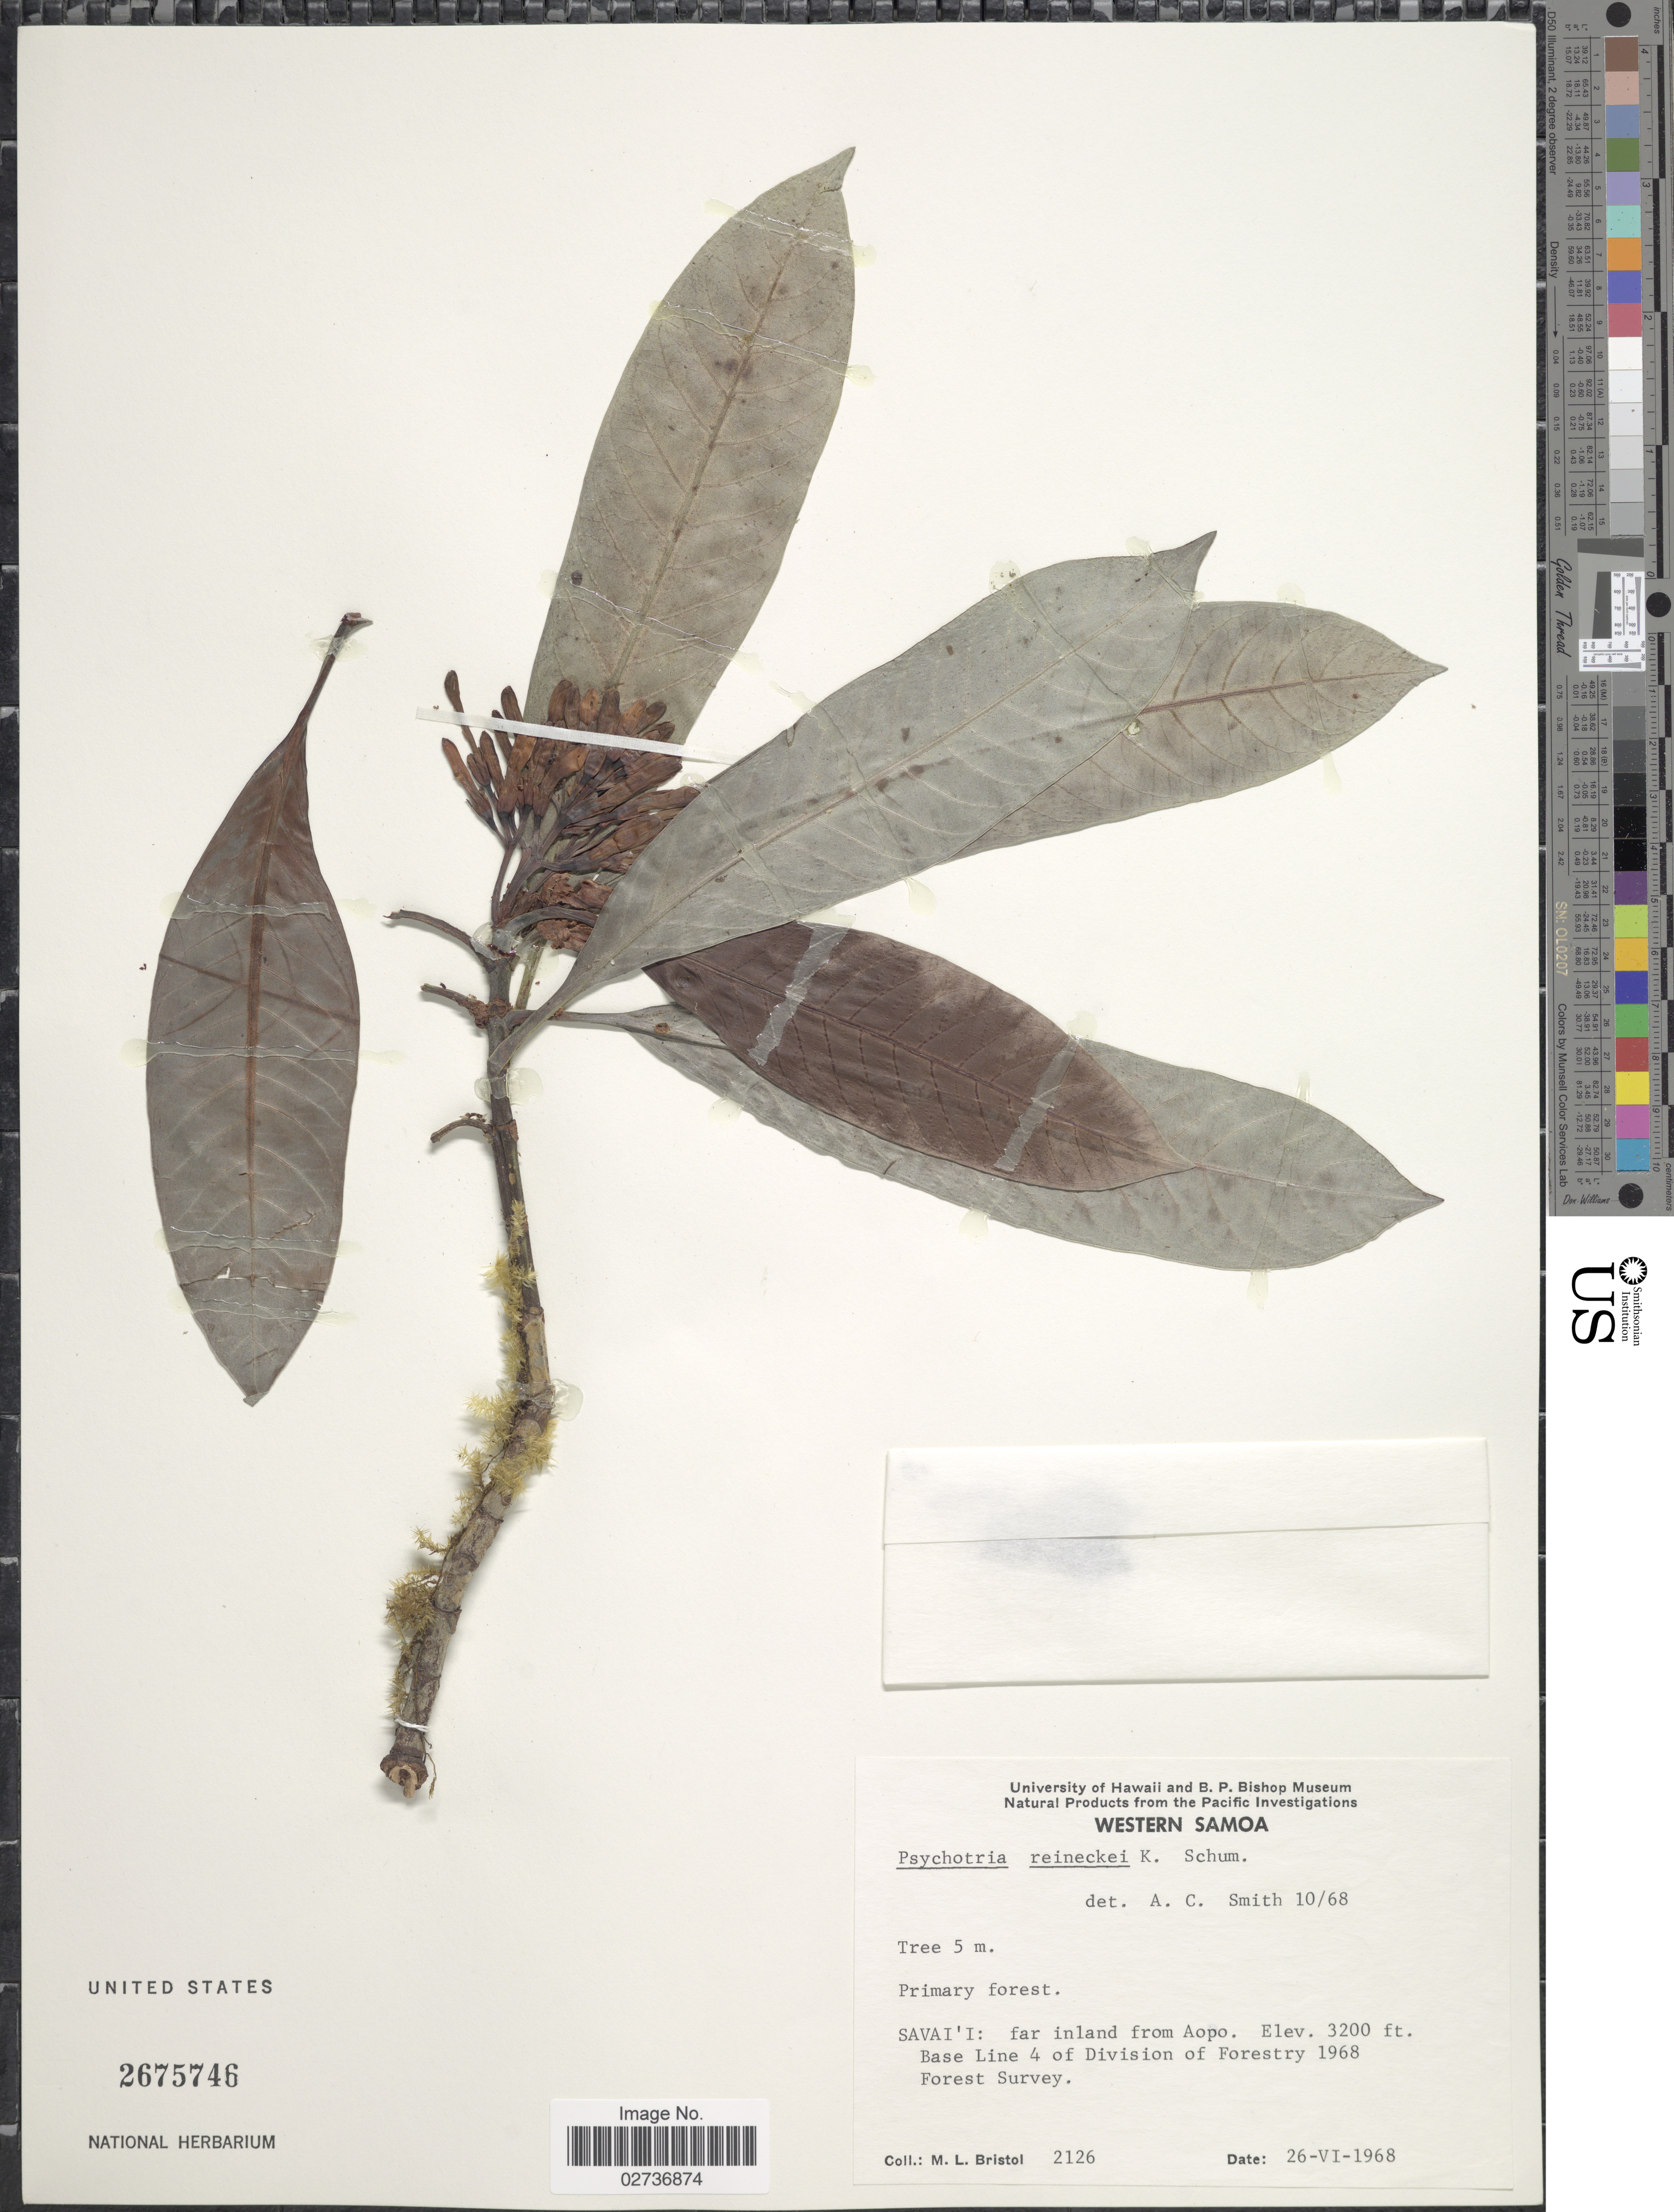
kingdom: Plantae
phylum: Tracheophyta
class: Magnoliopsida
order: Gentianales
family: Rubiaceae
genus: Psychotria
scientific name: Psychotria reineckei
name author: K. Schum.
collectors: M. L. Bristol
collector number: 2126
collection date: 1968-06-26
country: Samoa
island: Savai'i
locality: Savai'i: far inland from Aopo. Base Line 4 of Division of Forestry 1968 Forest Survey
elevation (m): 975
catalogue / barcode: US 2675746